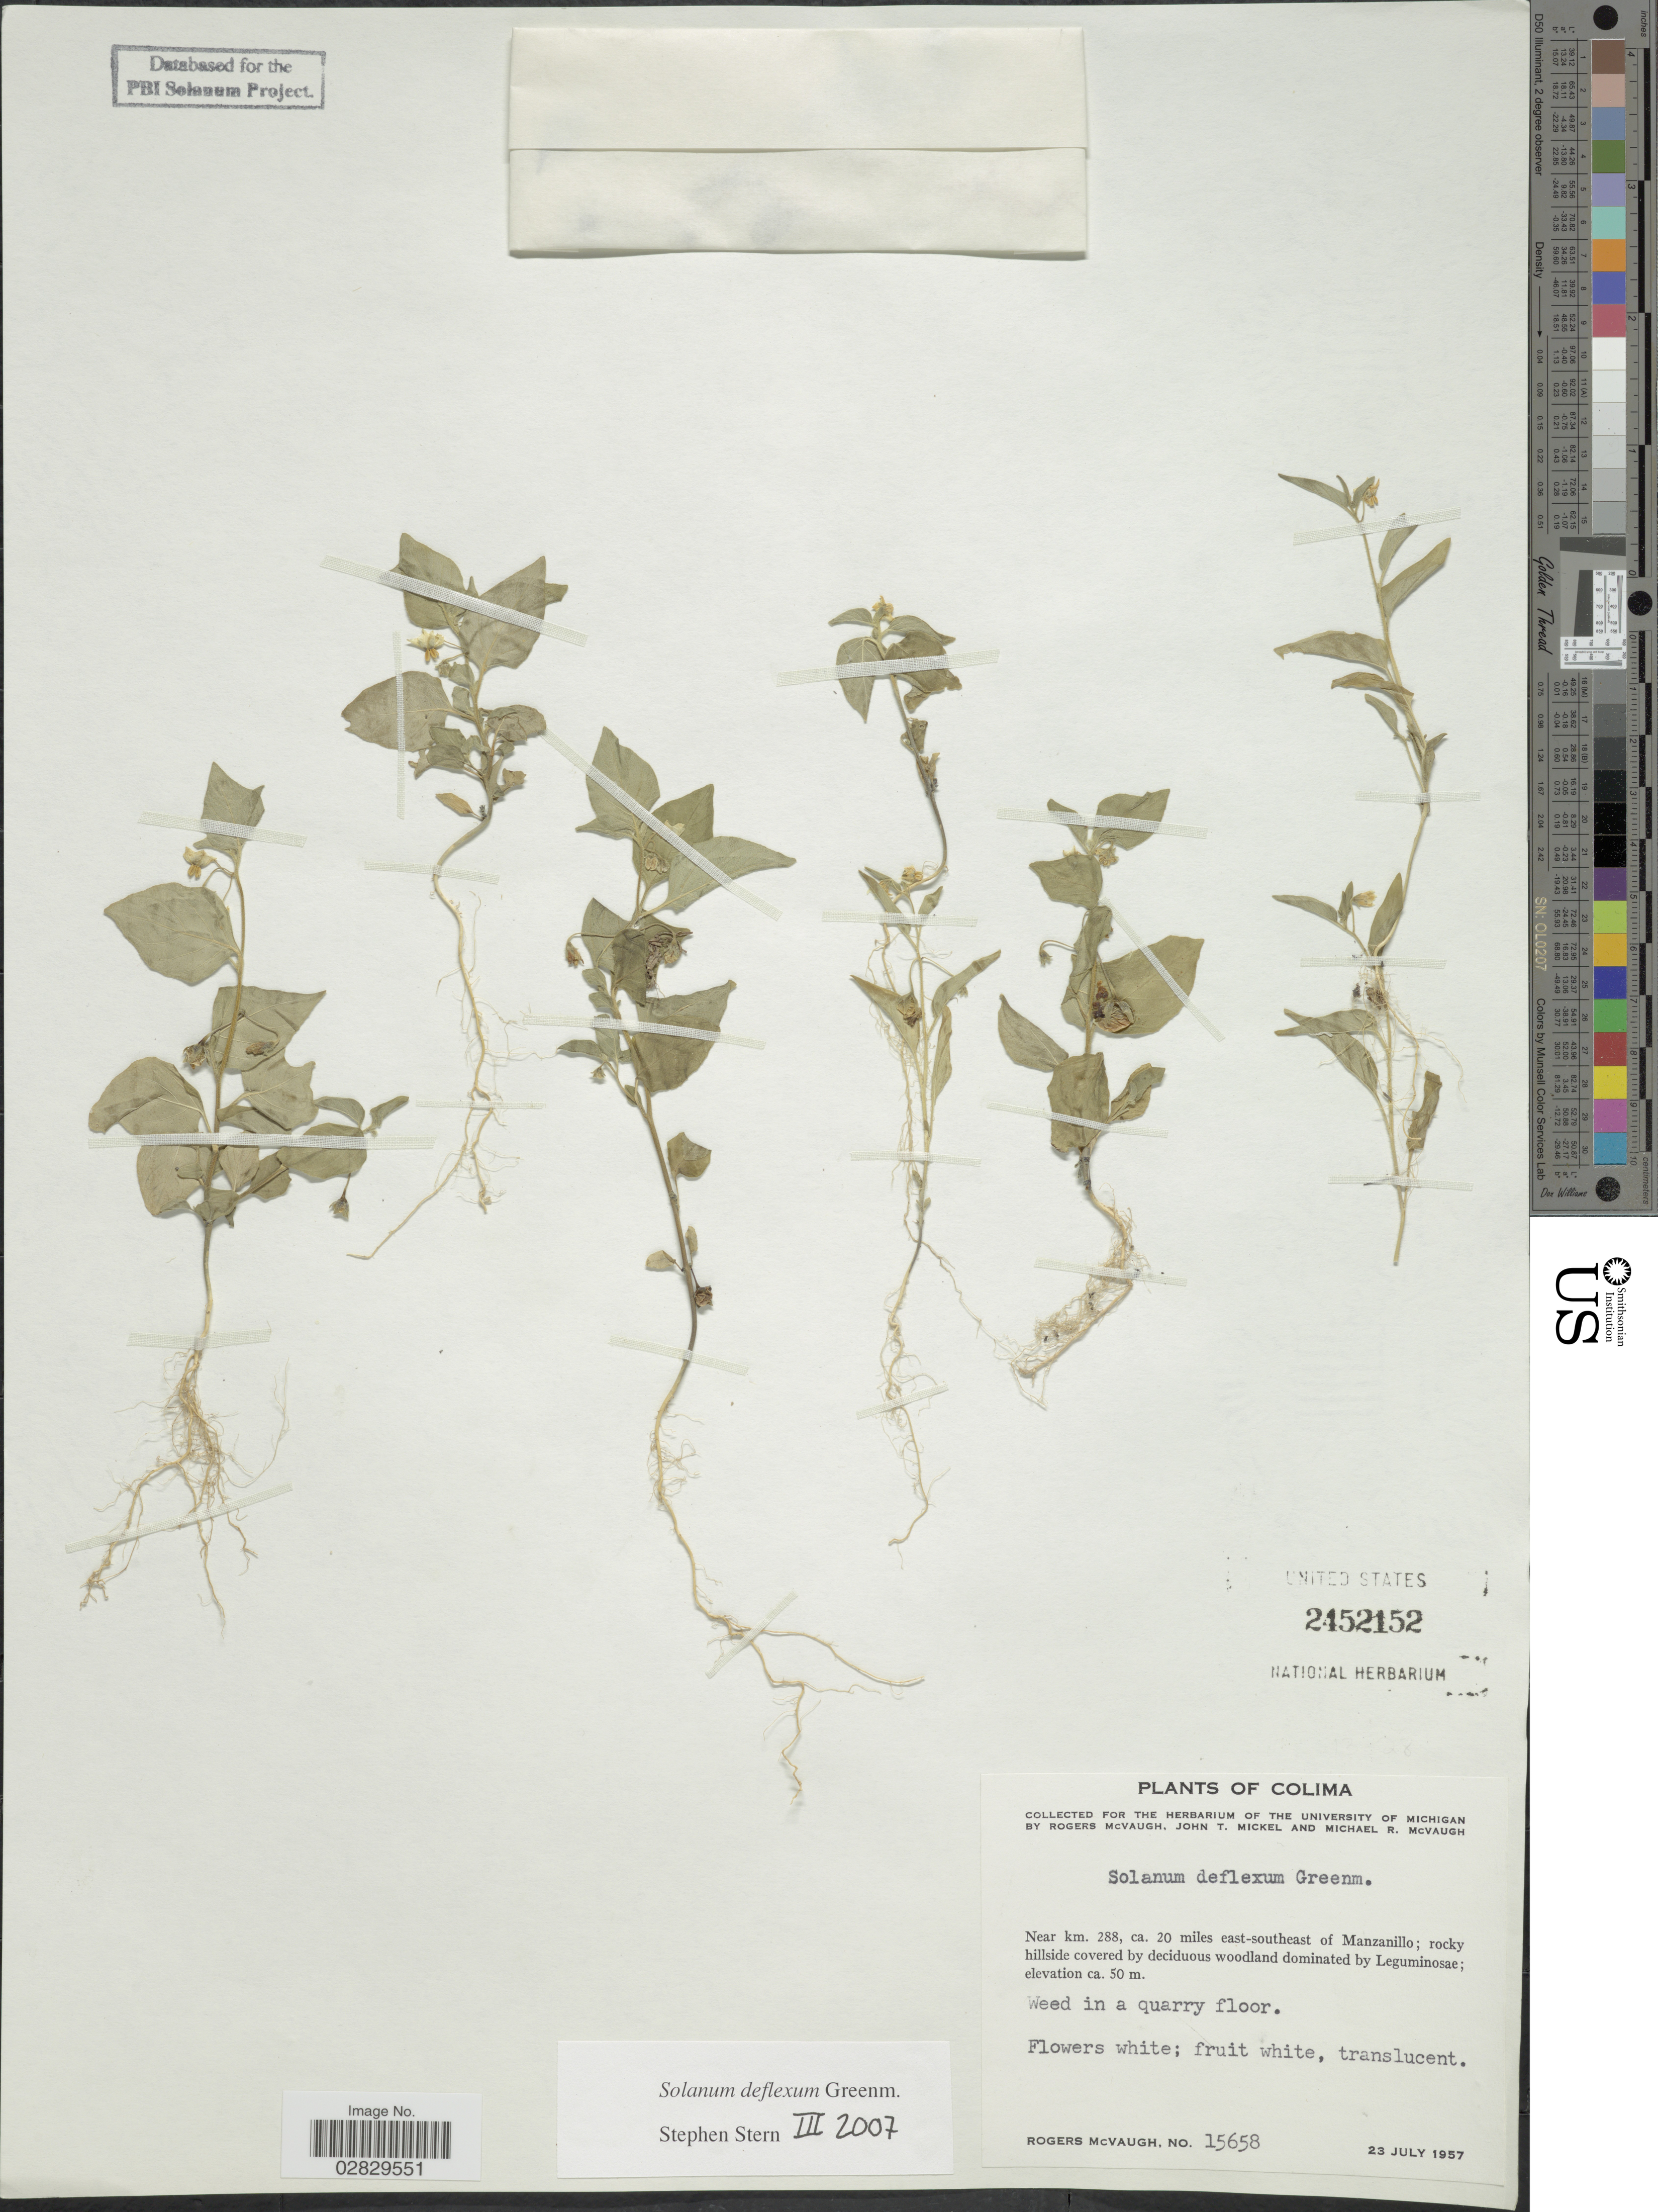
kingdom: Plantae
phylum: Tracheophyta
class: Magnoliopsida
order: Solanales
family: Solanaceae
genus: Solanum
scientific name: Solanum deflexum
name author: Greenm.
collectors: R. McVaugh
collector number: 15658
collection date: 1957-07-23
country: Mexico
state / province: Colima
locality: Near km. 288, ca. 20 miles east-southeast of Manzanillo.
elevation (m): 50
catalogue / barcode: US 2452152